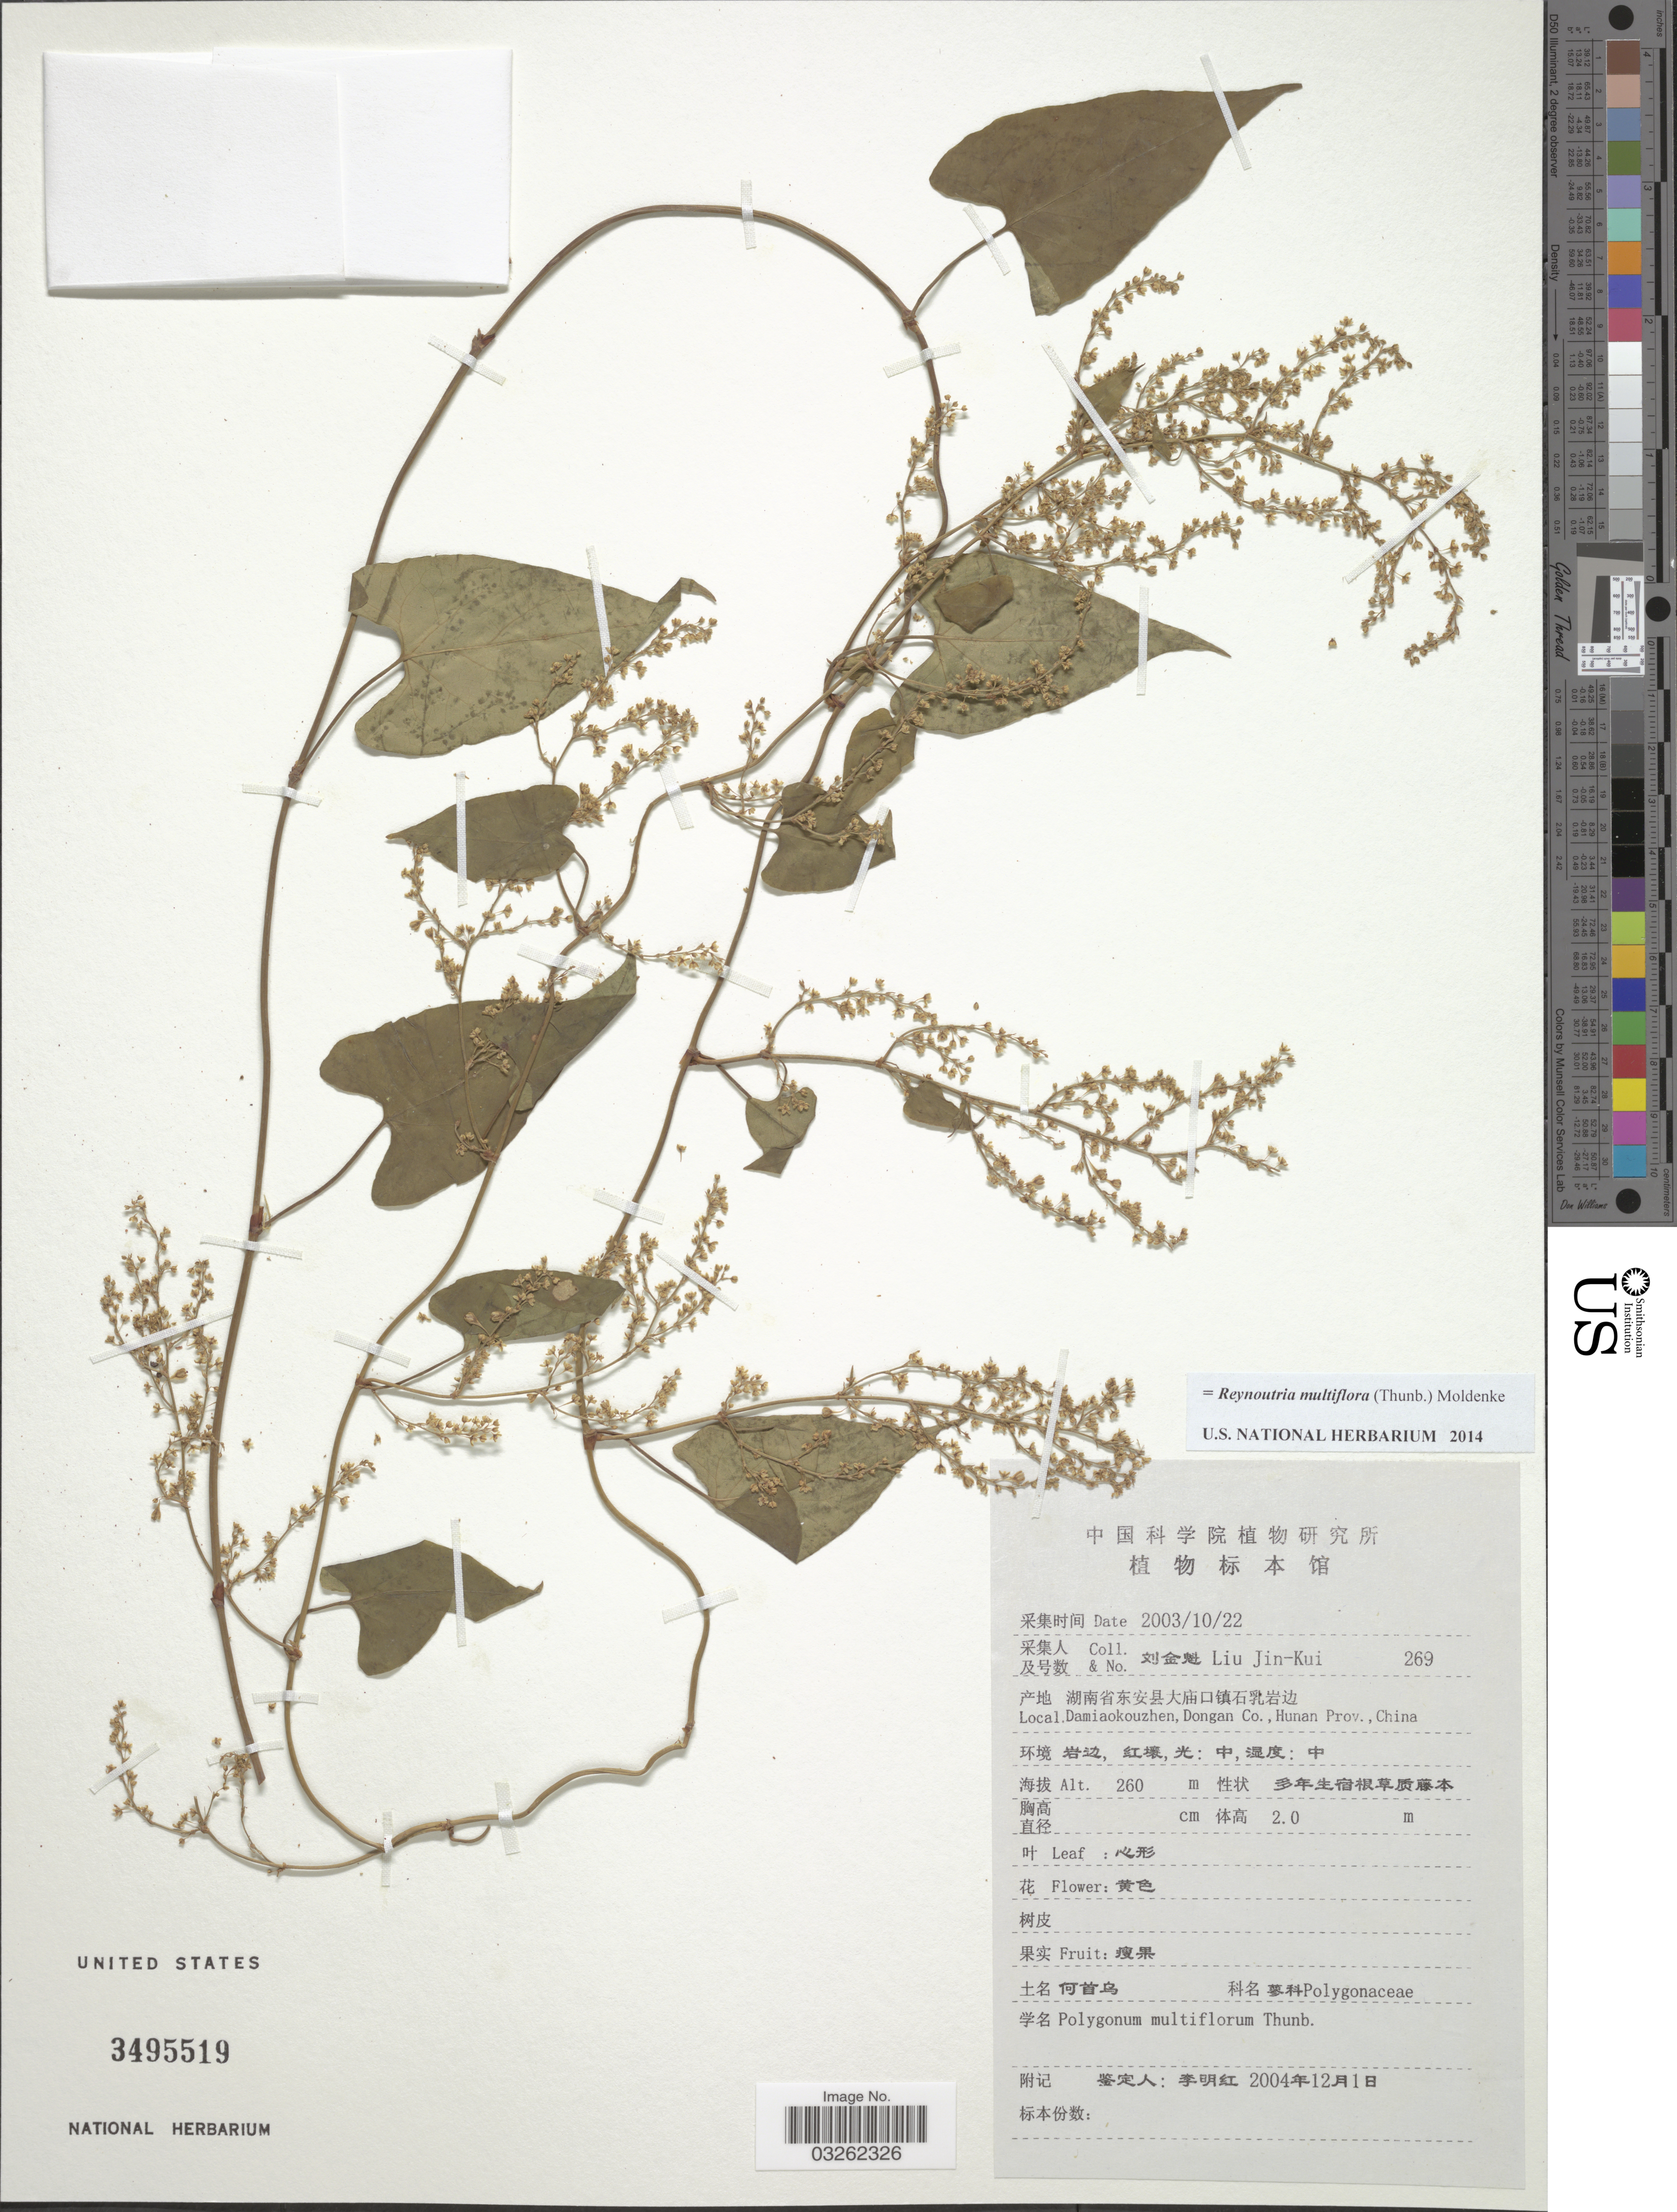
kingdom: Plantae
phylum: Tracheophyta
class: Magnoliopsida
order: Caryophyllales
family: Polygonaceae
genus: Reynoutria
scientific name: Reynoutria multiflora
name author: (Thunb.) Moldenke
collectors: Liu Jin-Kui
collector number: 269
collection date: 2003-10-22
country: China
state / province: Hunan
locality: Damiaokouzhen, Dongan Co.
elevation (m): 260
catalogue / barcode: US 3495519